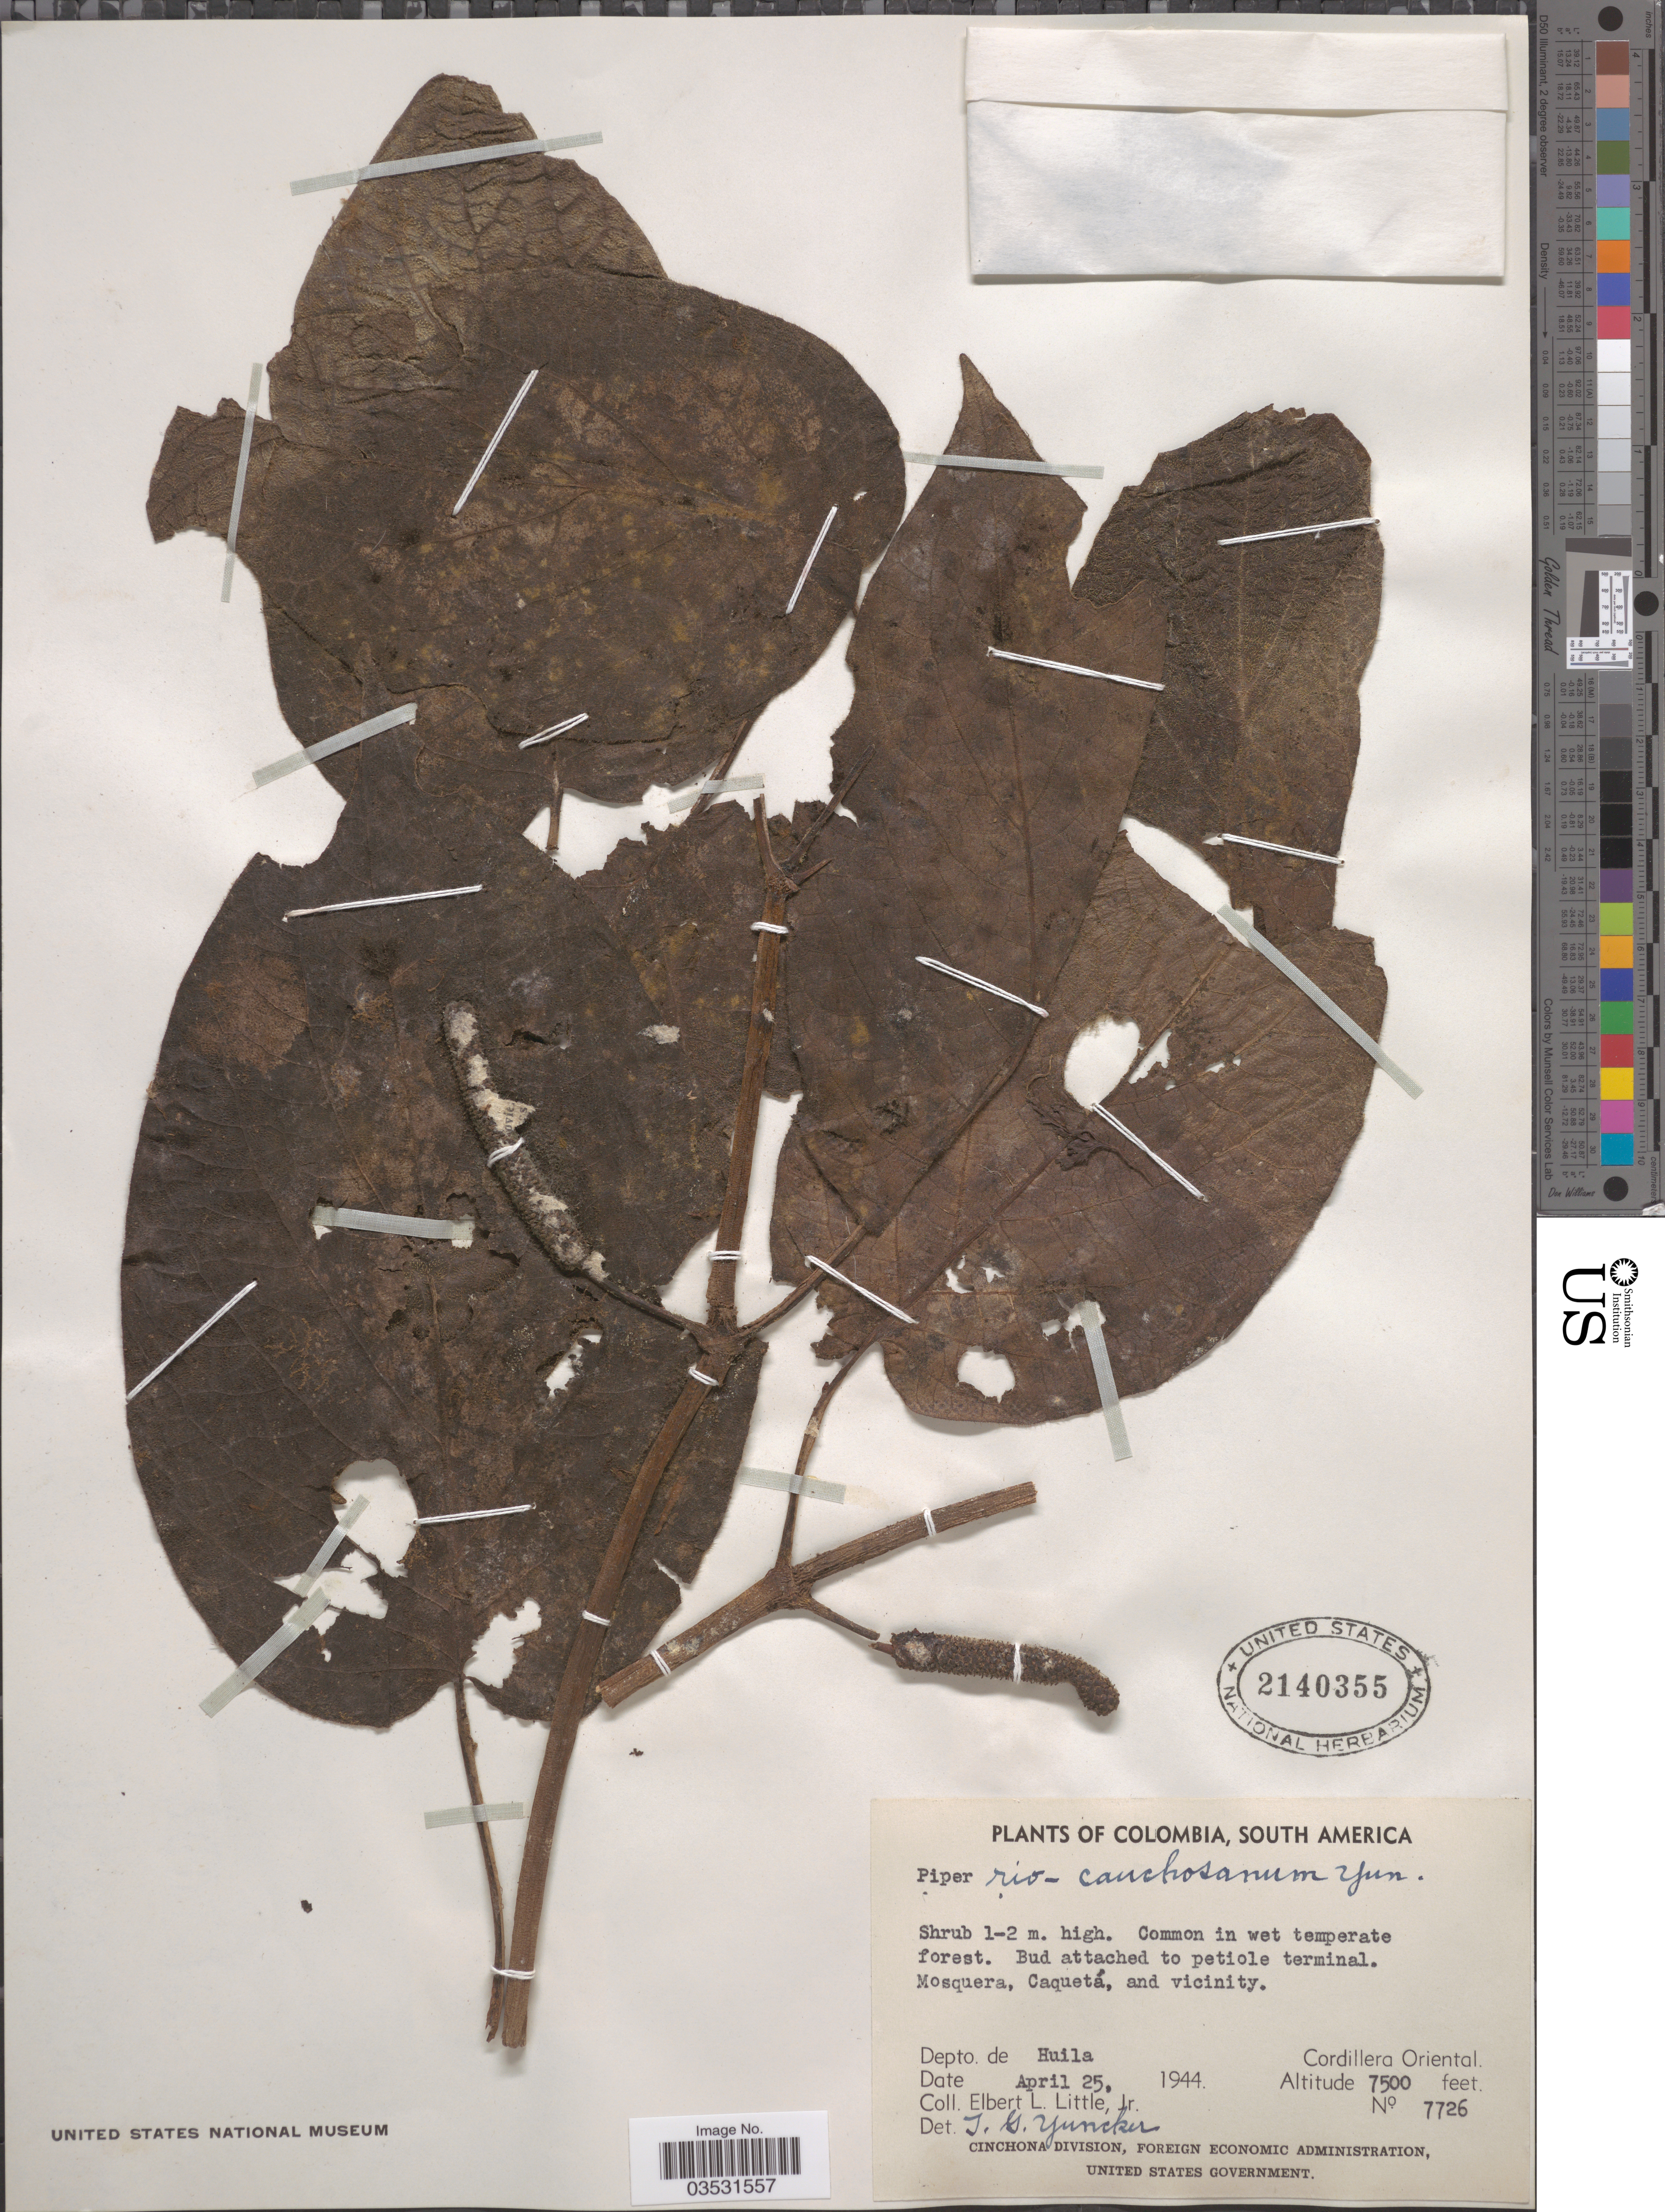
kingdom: Plantae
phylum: Tracheophyta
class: Magnoliopsida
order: Piperales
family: Piperaceae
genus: Piper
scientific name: Piper riocauchosanum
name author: Yunck.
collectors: E. L. Little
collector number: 7726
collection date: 1944-04-25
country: Colombia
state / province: Huila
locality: Mosquera, Caquetá, and vicinity. Depto. de Huila. Cordillera Oriental.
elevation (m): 2286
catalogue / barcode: US 2140355